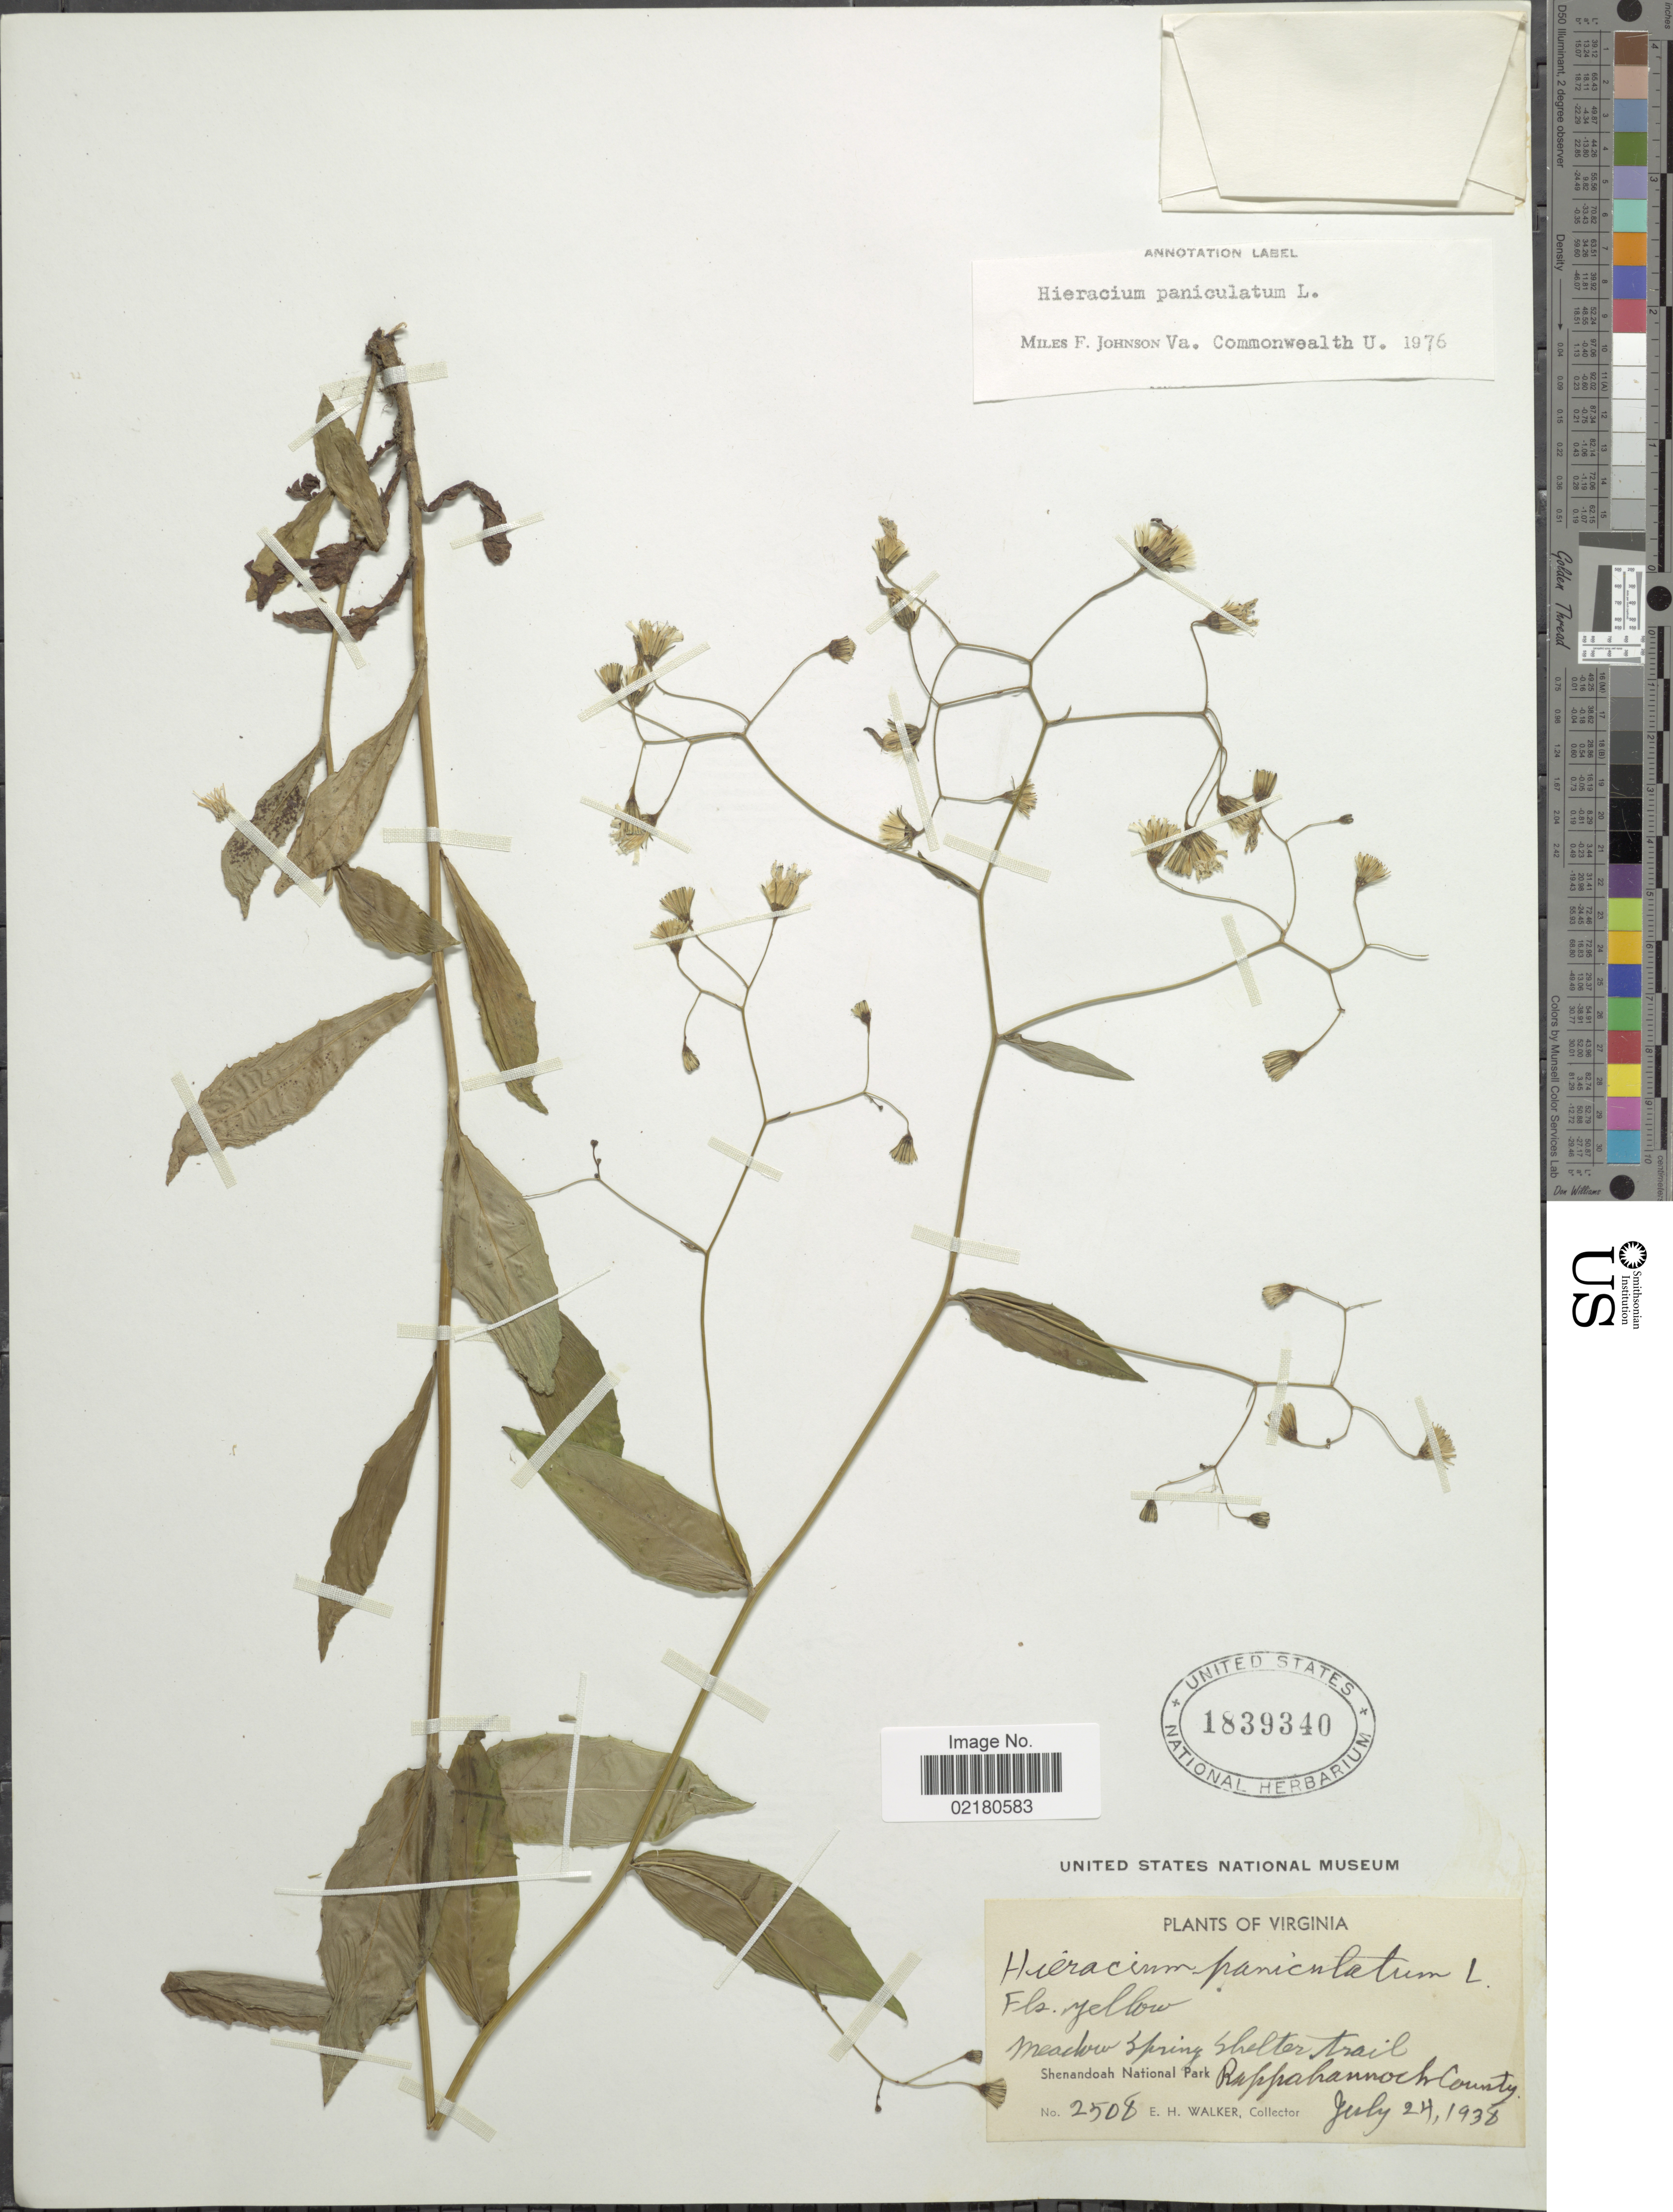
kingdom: Plantae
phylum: Tracheophyta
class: Magnoliopsida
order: Asterales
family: Asteraceae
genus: Hieracium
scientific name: Hieracium paniculatum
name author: L.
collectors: E. H. Walker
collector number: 2508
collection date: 1938-07-24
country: United States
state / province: Virginia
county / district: Rappahannock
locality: Meadow Spring Shelter trail, Shenandoah National Park, Rappahannock County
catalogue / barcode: US 1839340